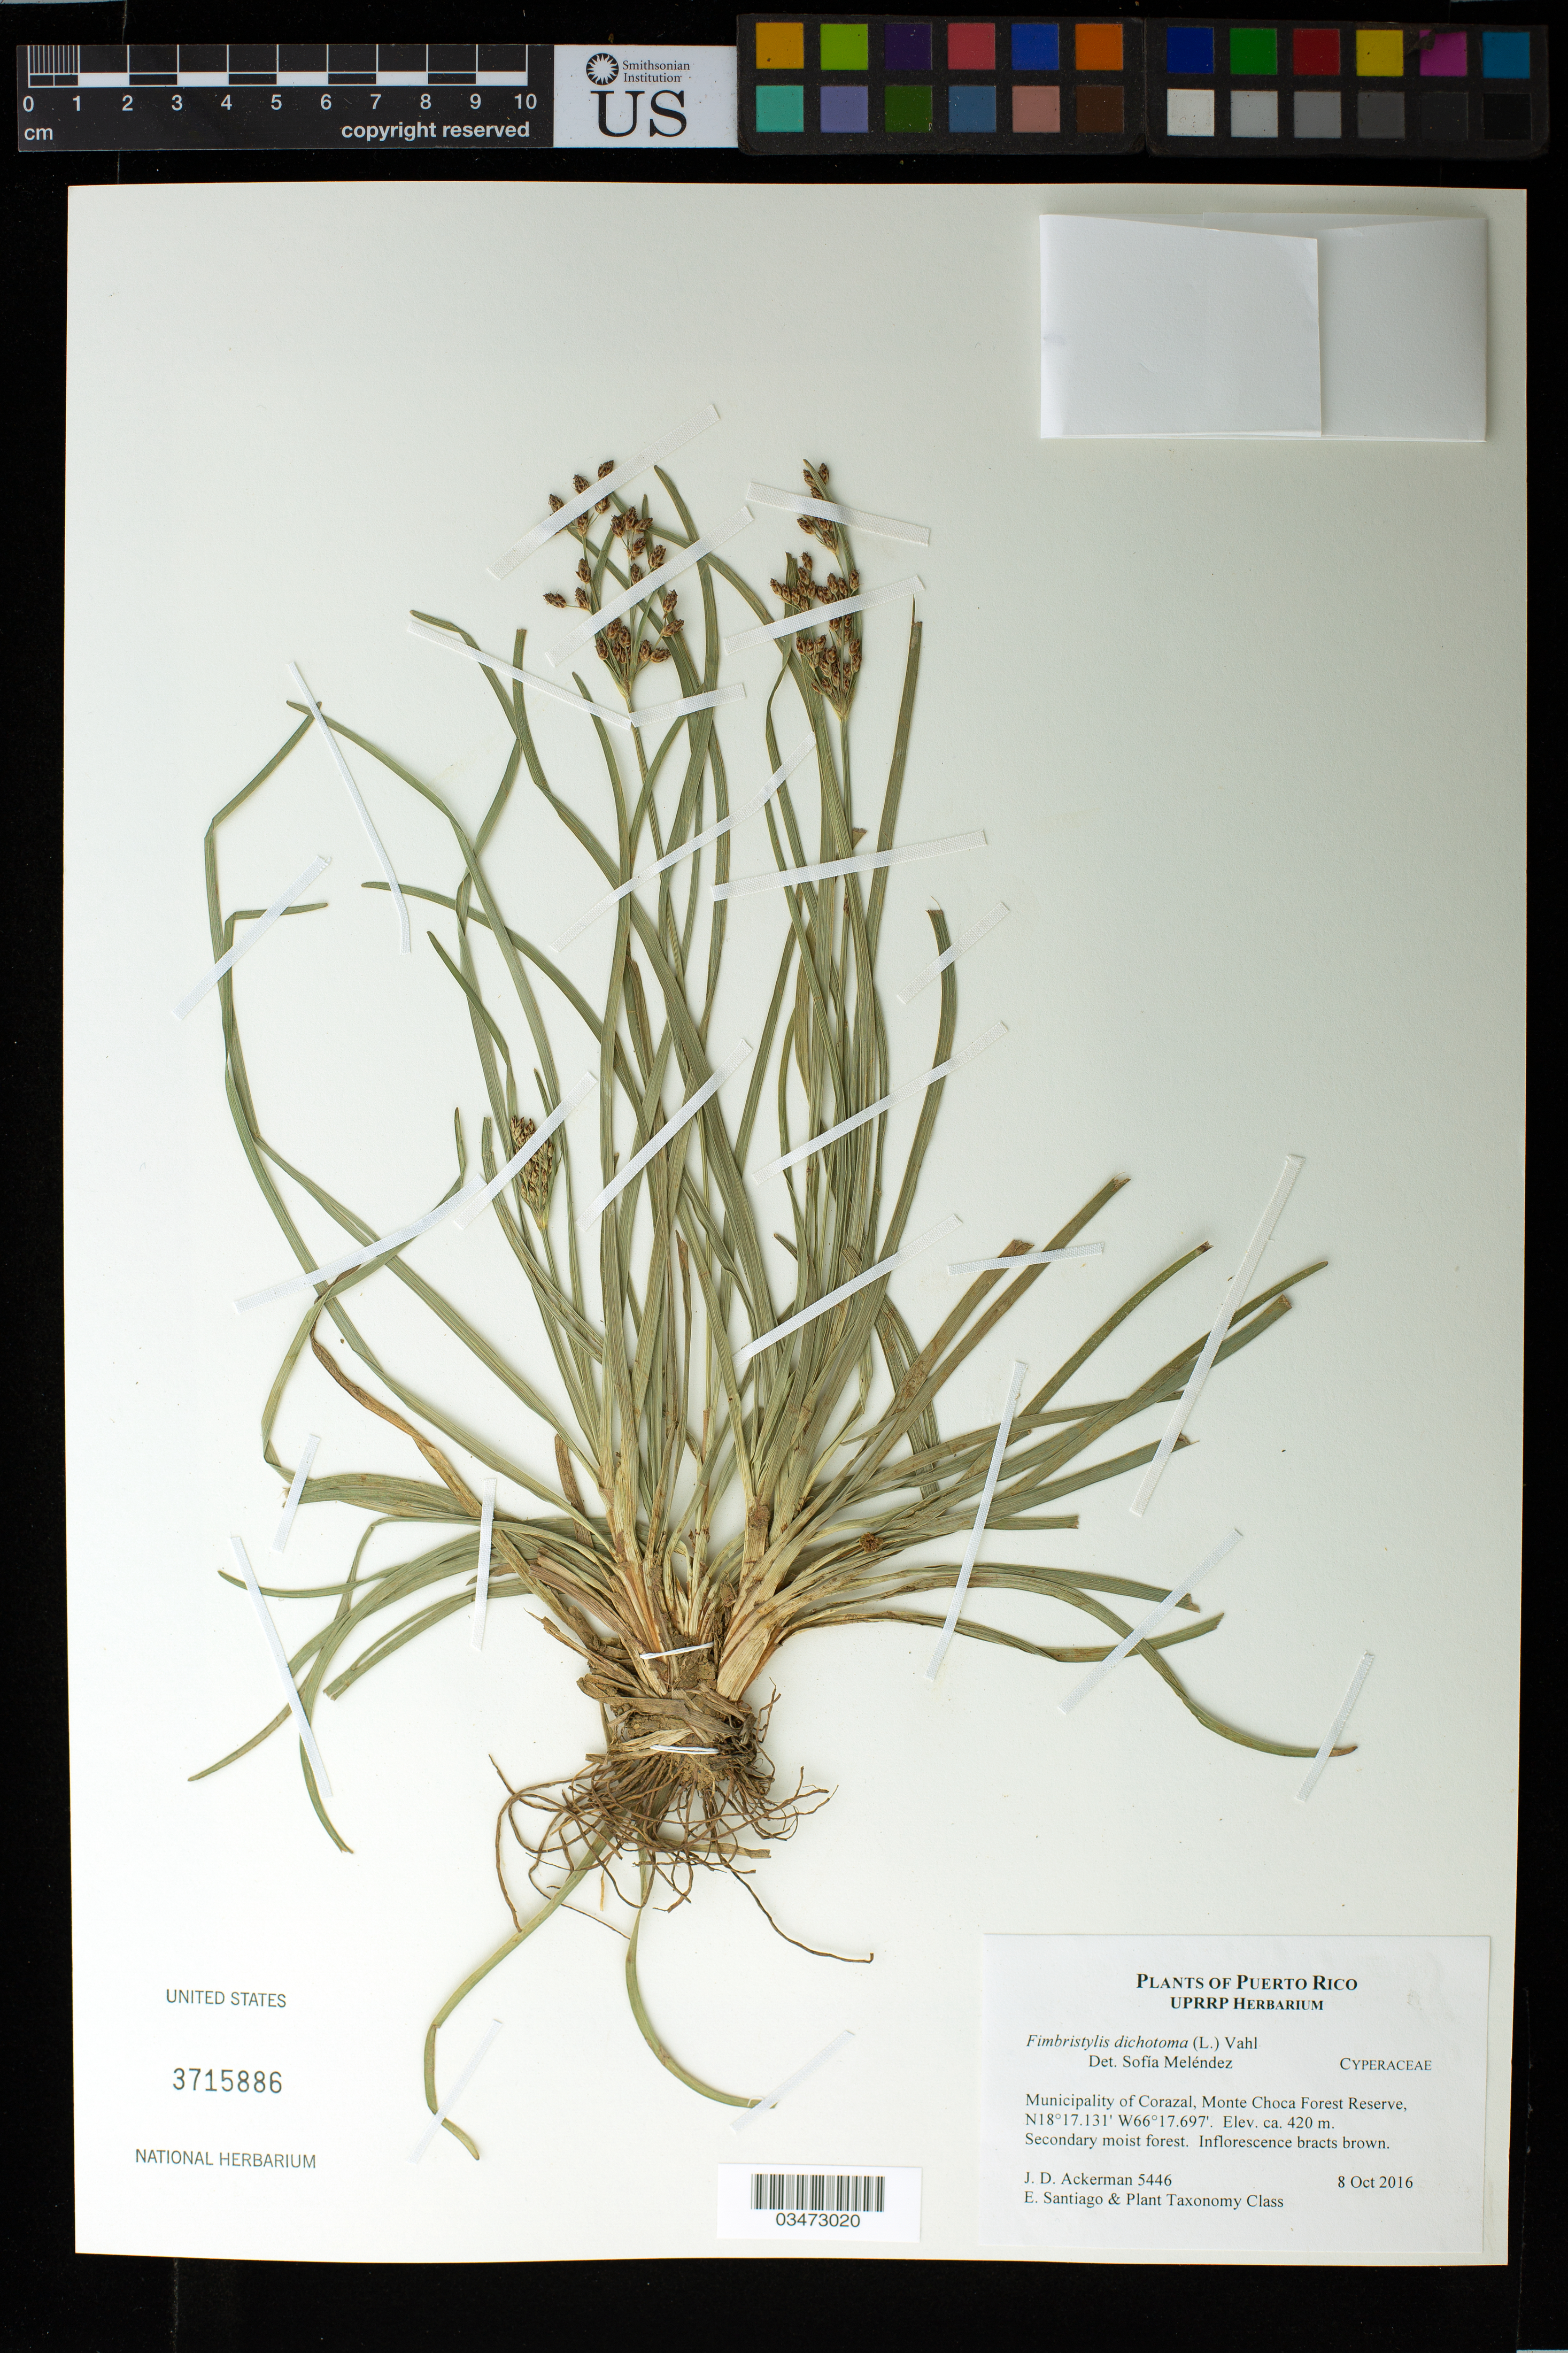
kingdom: Plantae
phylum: Tracheophyta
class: Liliopsida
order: Poales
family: Cyperaceae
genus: Fimbristylis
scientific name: Fimbristylis dichotoma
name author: (L.) Vahl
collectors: J. D. Ackerman et al.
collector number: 5446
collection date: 2016-10-08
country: Puerto Rico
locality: Municipality of Corazal, Monte Choca Forest Reserve.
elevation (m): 420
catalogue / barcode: US 3715886